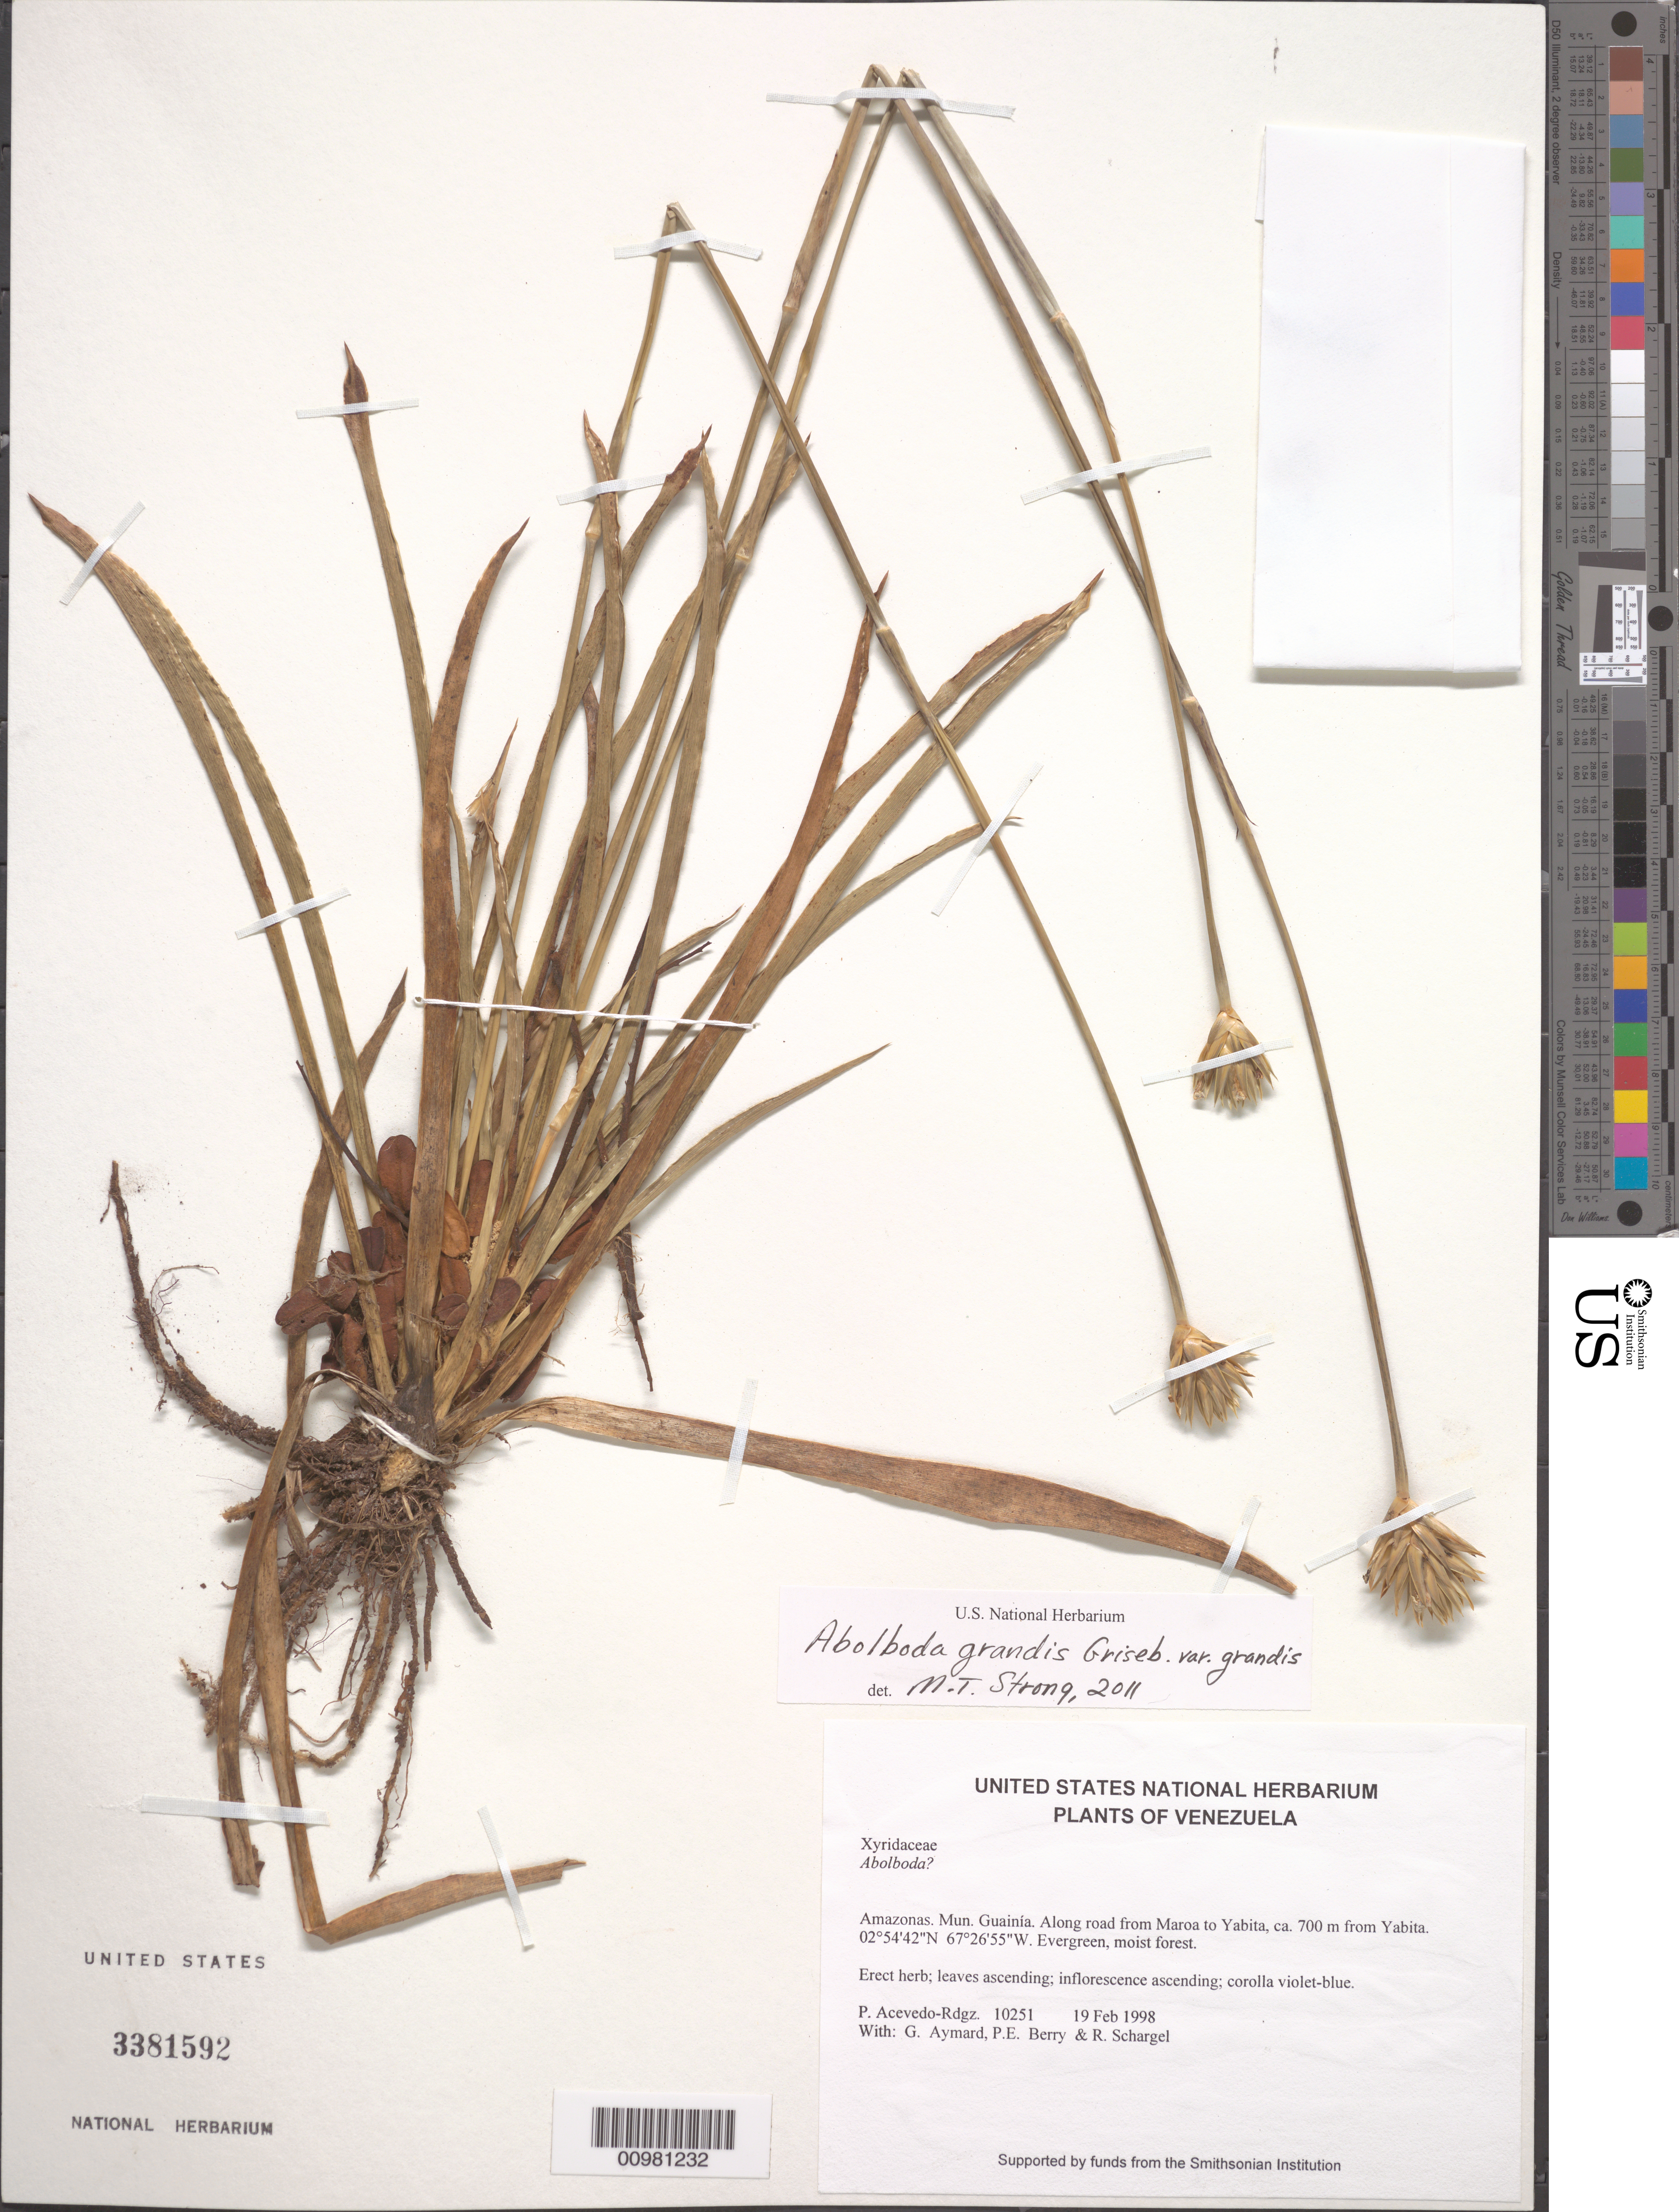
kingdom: Plantae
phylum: Tracheophyta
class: Liliopsida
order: Poales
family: Xyridaceae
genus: Abolboda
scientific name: Abolboda grandis var. grandis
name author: Griseb.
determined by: Strong, M. T., (US), Smithsonian Institution - National Museum of Natural History (UNITED STATES)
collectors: P. Acevedo-Rodr., G. A. Aymard, P. E. Berry & R. Schargel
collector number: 10251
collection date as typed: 19 Feb 1998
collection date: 1998-02-19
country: Venezuela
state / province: Amazonas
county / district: Maroa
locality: Along road from Maroa to Yabita, ca. 700 m from Yabita.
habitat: Evergreen, moist forest.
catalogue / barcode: US 3381592